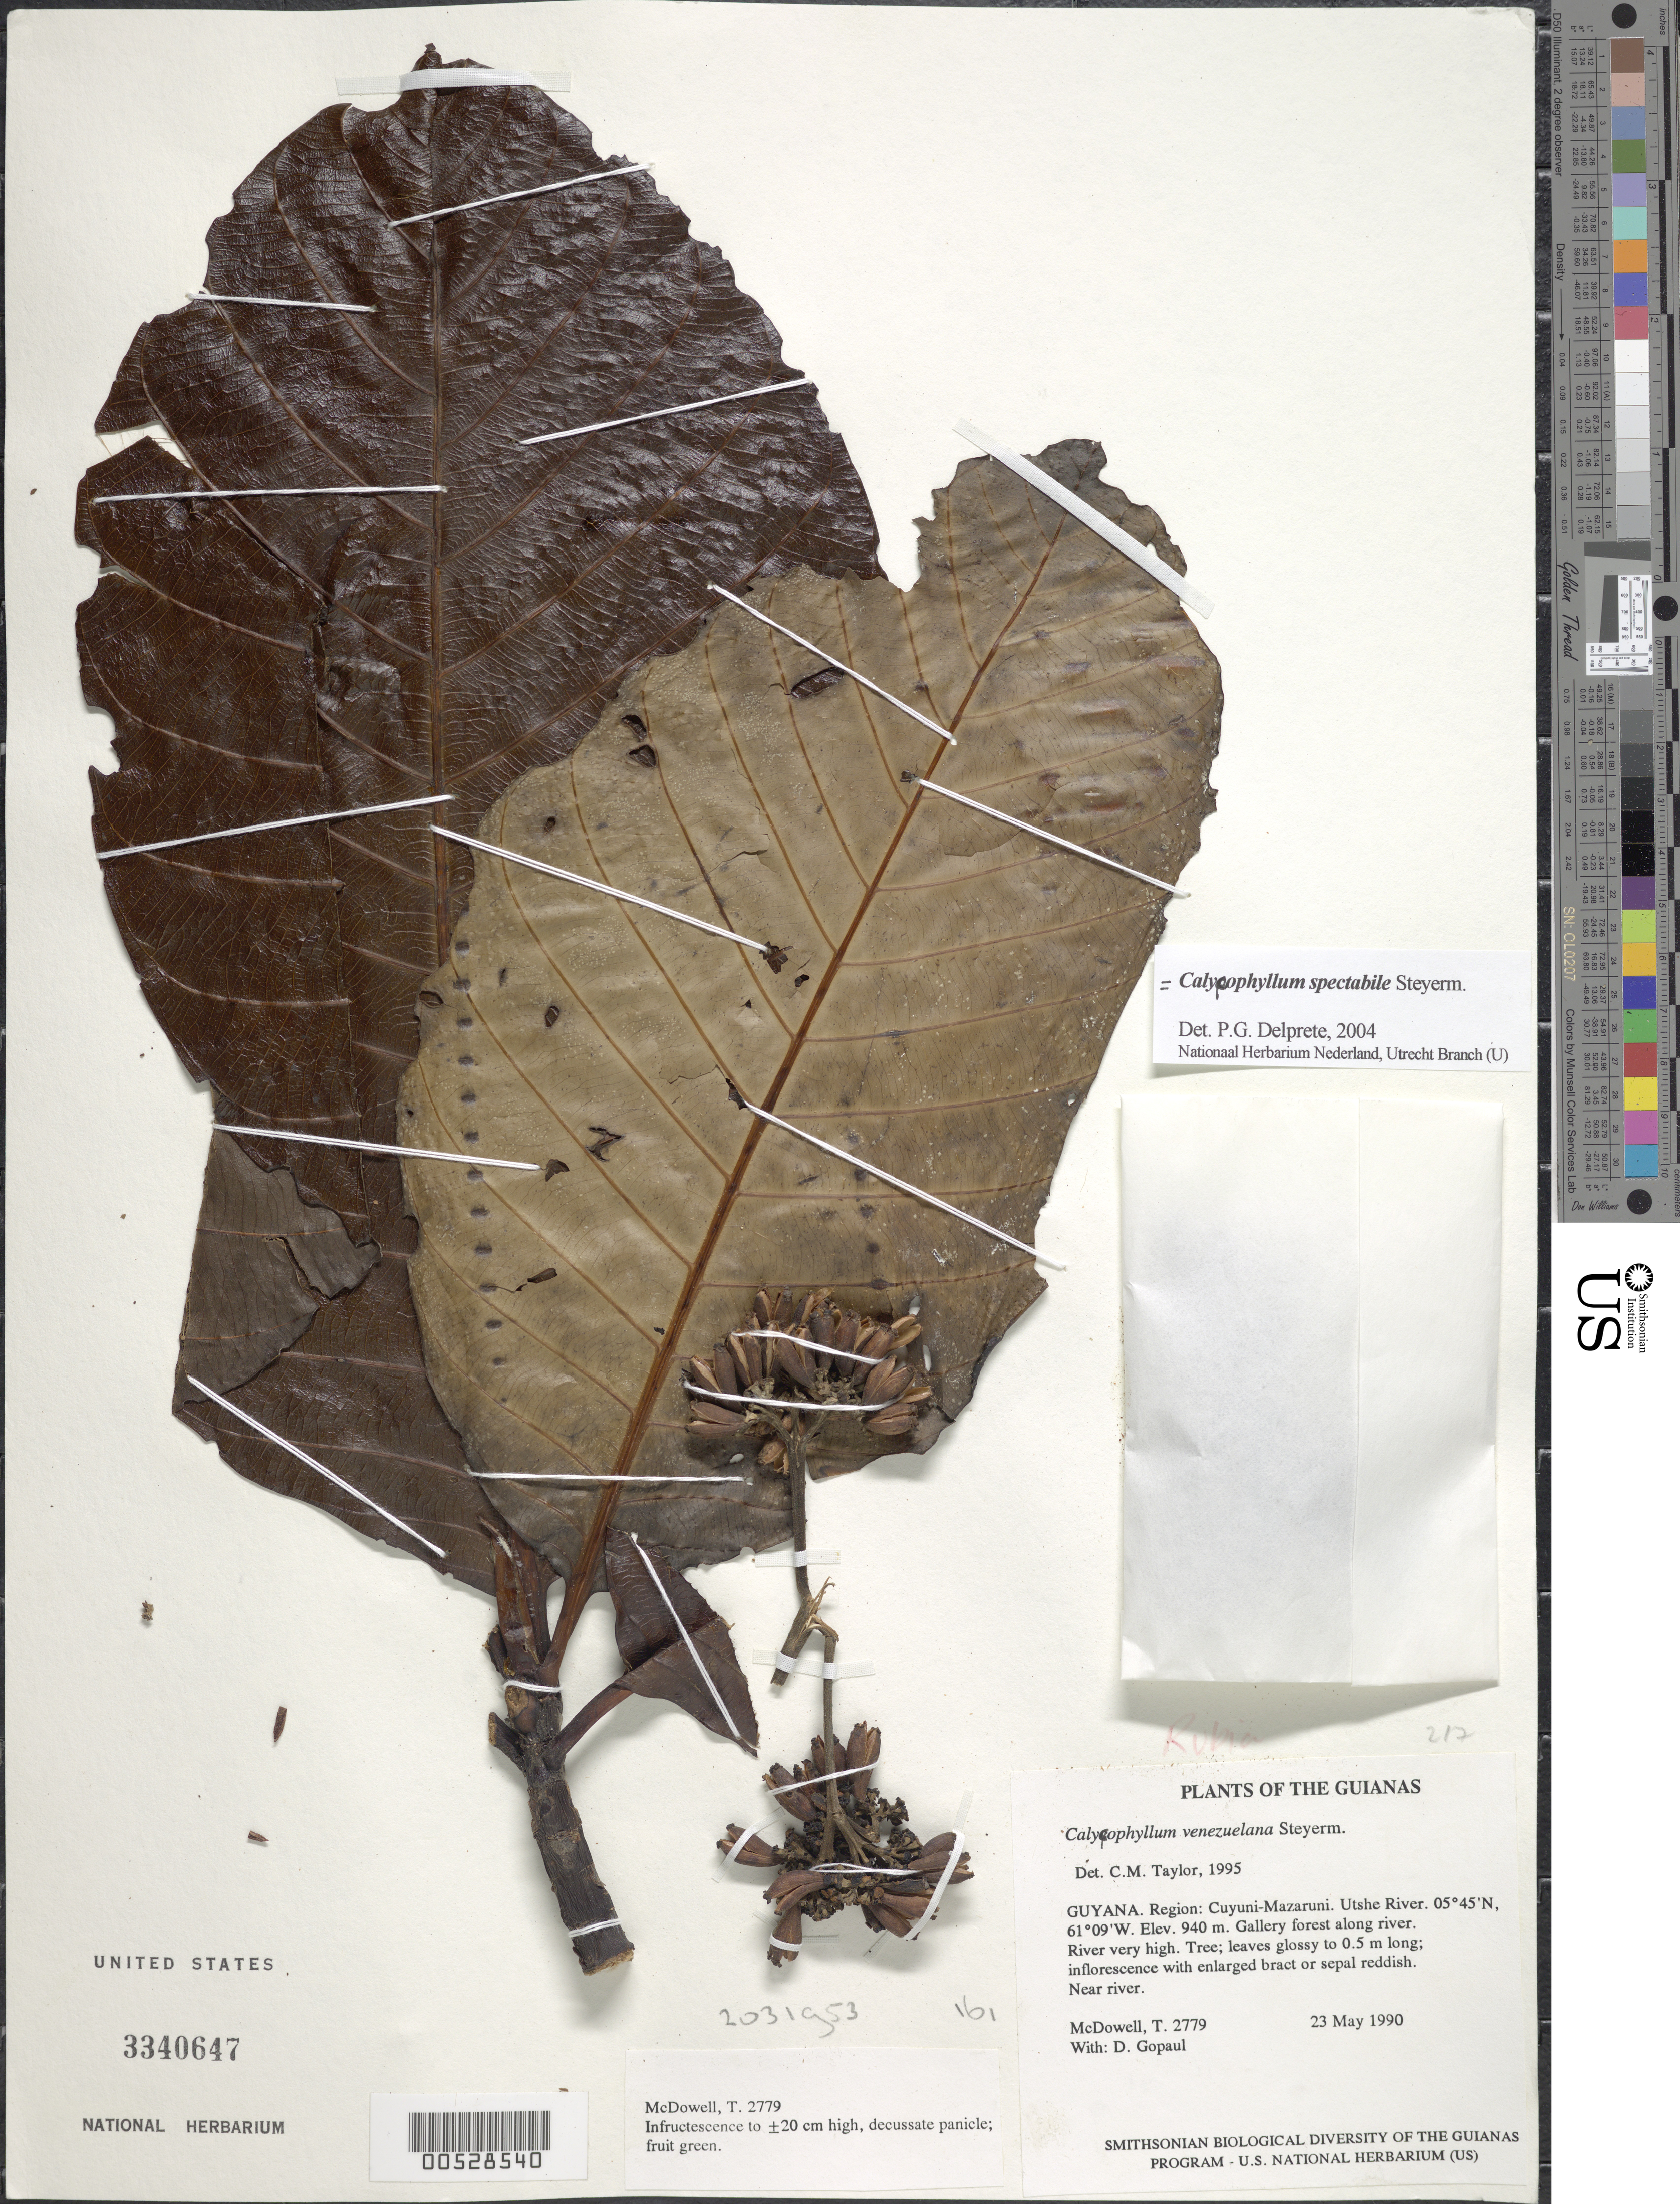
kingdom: Plantae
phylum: Tracheophyta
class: Magnoliopsida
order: Gentianales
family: Rubiaceae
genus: Calycophyllum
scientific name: Calycophyllum spectabile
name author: Steyerm.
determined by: Delprete, P. G., Herb. de Guyane Cay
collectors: T. McDowell, D. Gopaul & Thompson, --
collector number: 2779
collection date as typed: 23 May 1990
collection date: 1990-05-23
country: Guyana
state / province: Cuyuni-Mazaruni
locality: Utshi River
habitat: Gallery forest along river. River very high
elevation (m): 940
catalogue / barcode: US 3340647